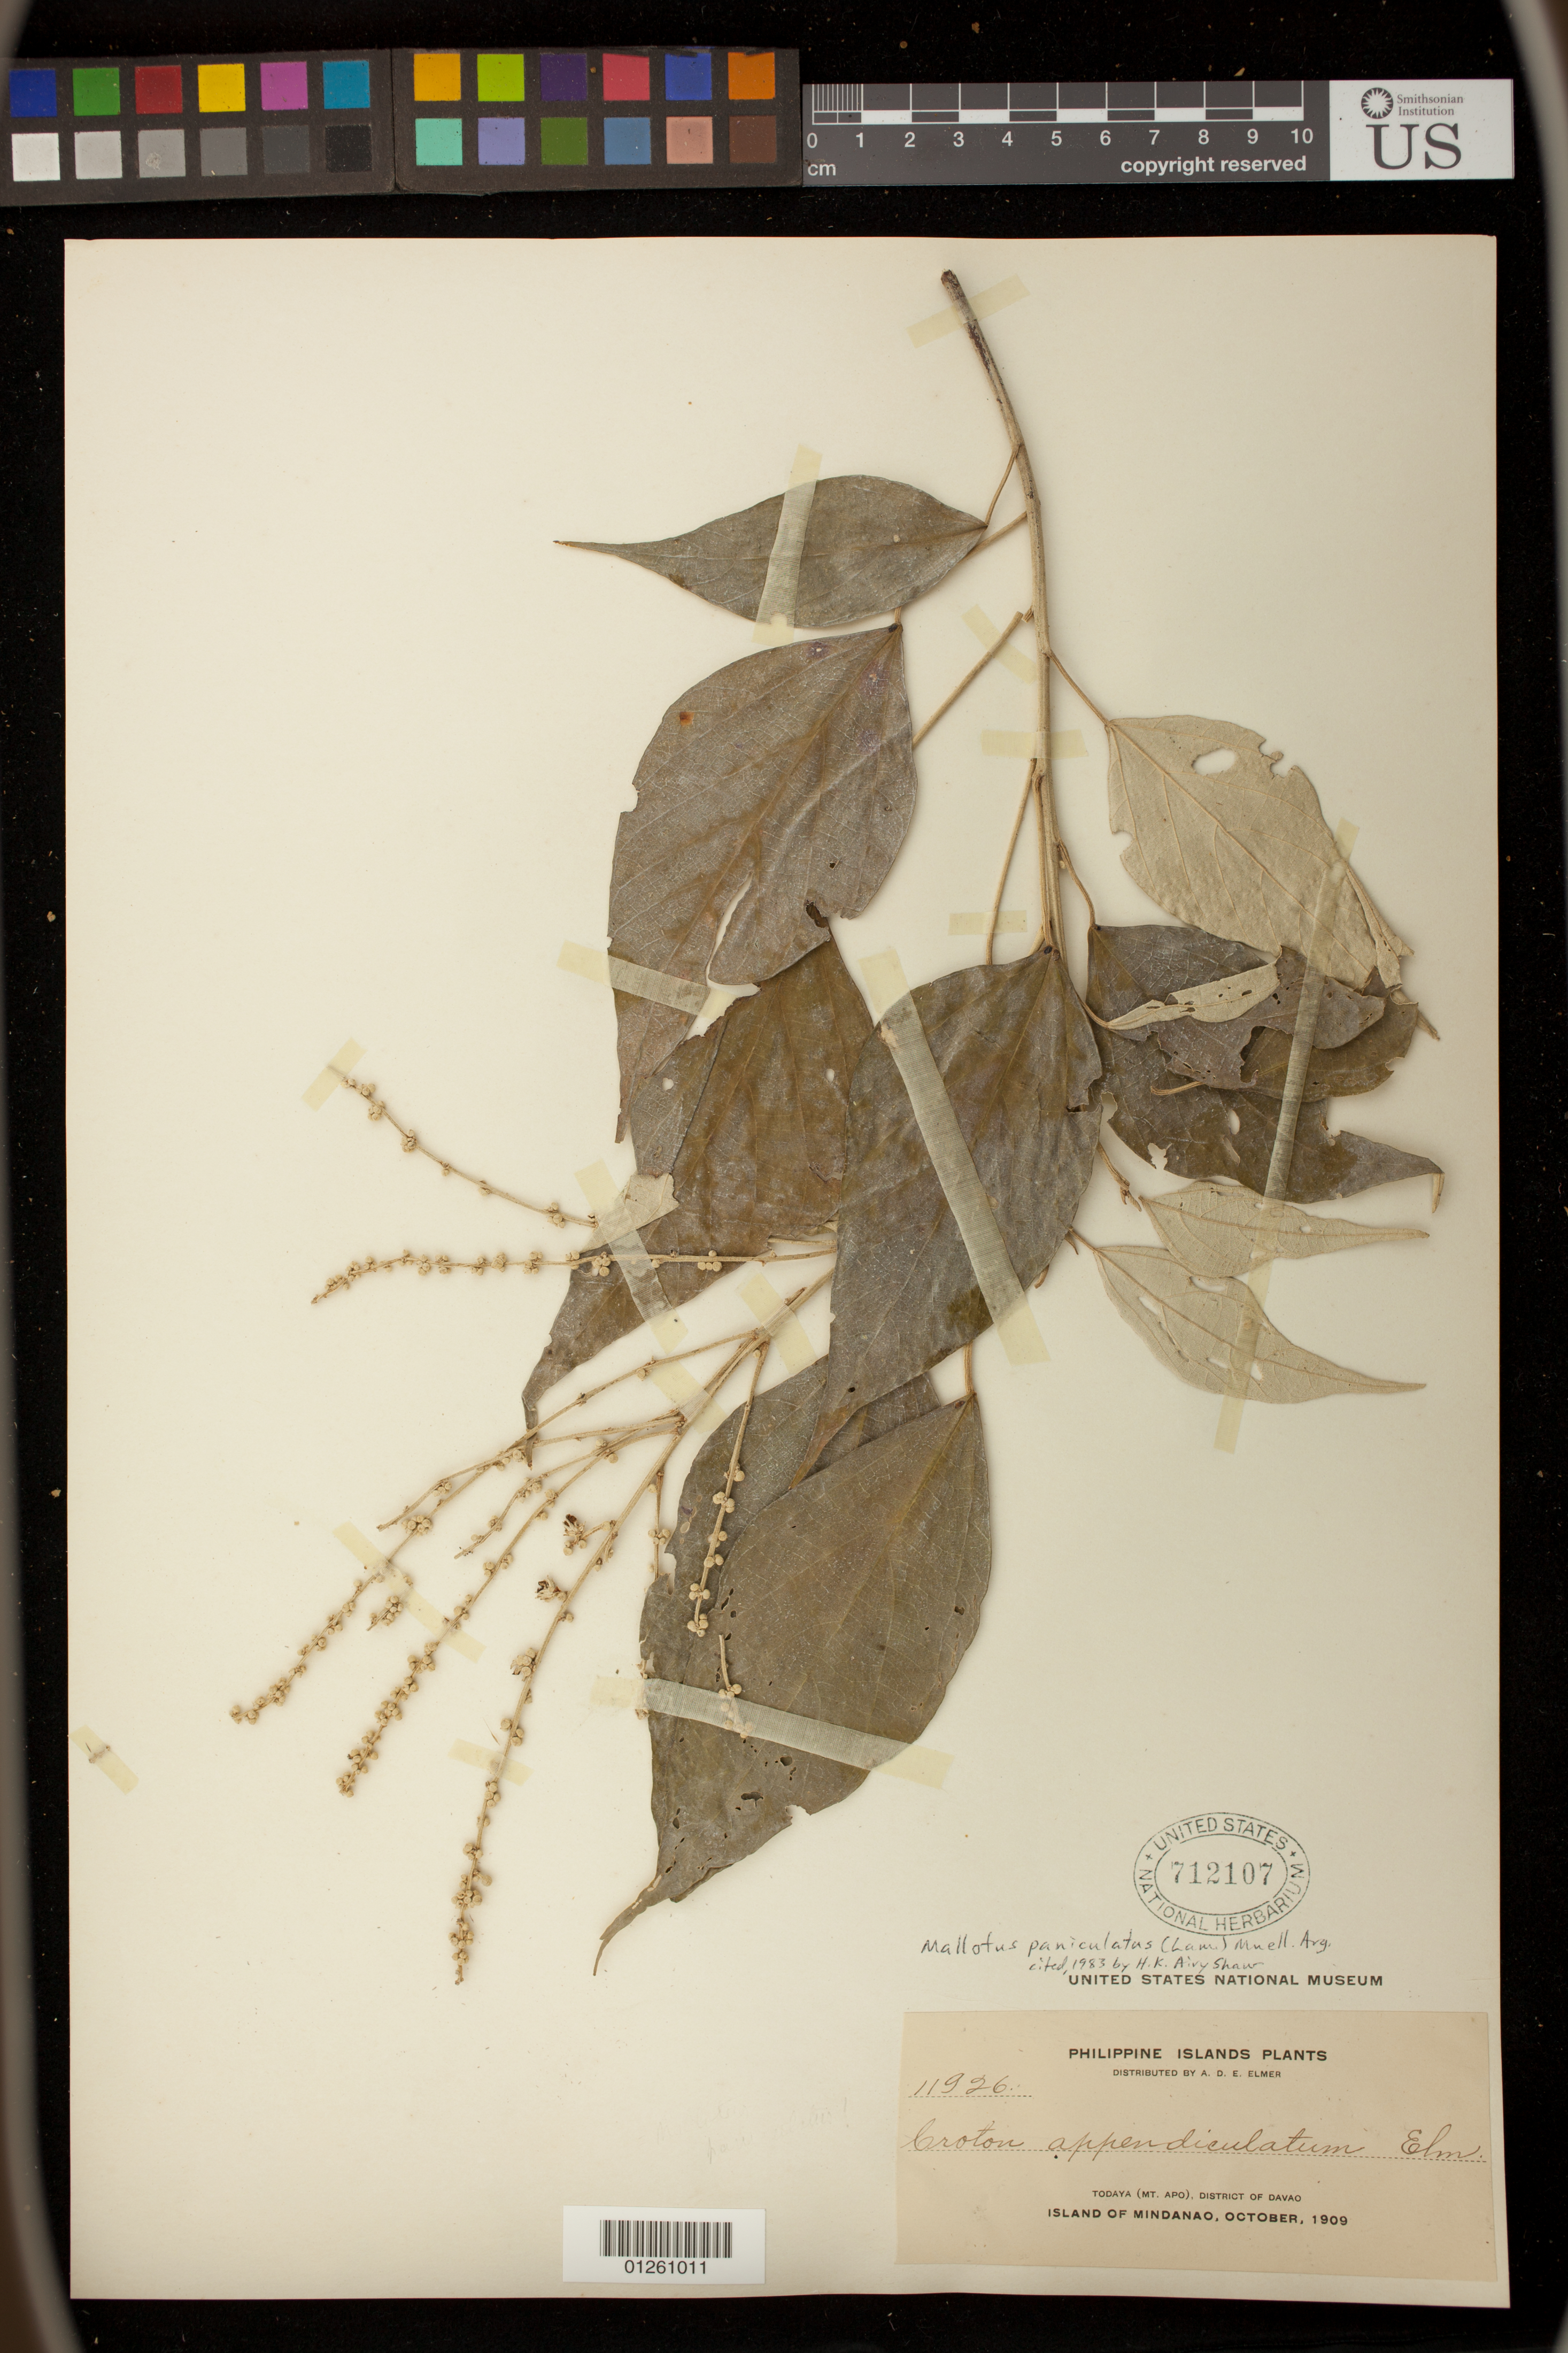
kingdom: Plantae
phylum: Tracheophyta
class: Magnoliopsida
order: Malpighiales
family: Euphorbiaceae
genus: Mallotus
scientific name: Mallotus paniculatus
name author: (Lam.) Müll. Arg.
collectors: A. D. E. Elmer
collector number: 11926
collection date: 1909-10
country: Philippines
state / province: Davao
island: Mindanao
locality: Todaya (Mt. Apo), Island of Mindanao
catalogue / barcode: US 712107